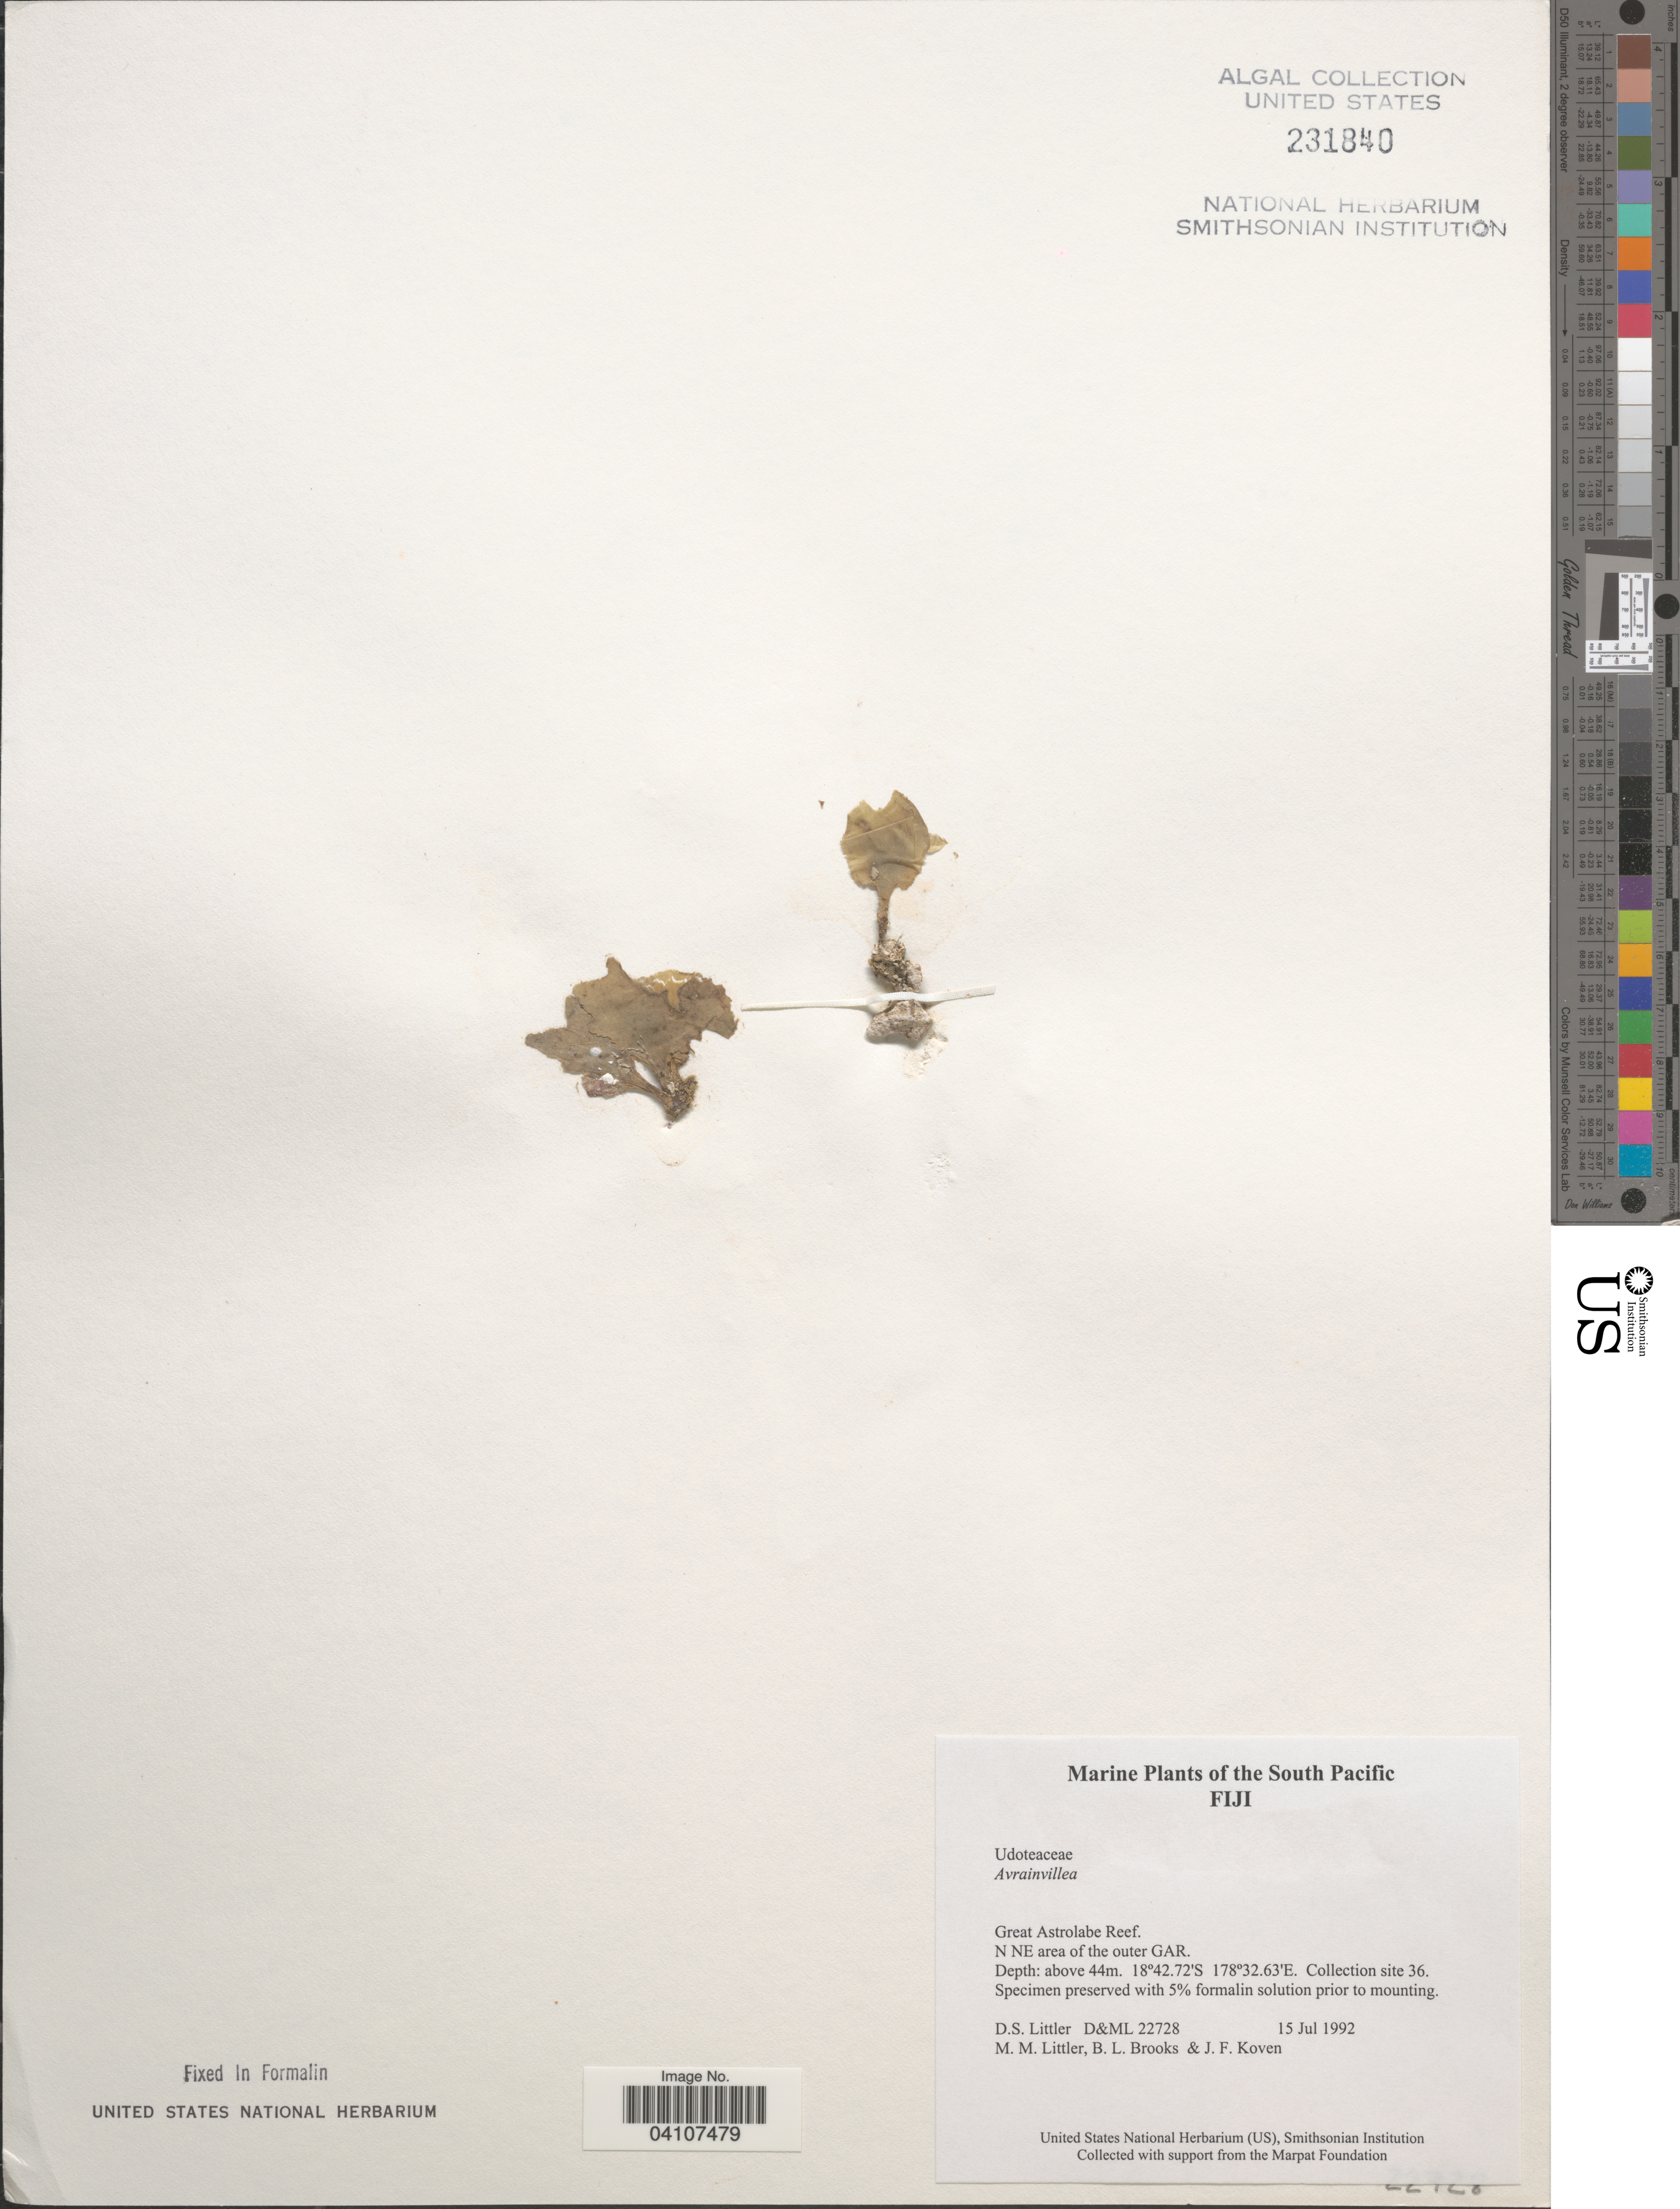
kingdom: Plantae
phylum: Chlorophyta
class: Ulvophyceae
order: Bryopsidales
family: Dichotomosiphonaceae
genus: Avrainvillea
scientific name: Avrainvillea sp.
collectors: D. S. Littler, B. Brooks & J. Koven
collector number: D&ML 22728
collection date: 1992-07-15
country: Fiji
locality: The South Pacific. Great Astrolabe Reef. N NE area of the outer GAR. Collection site 36.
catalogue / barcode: US 231840